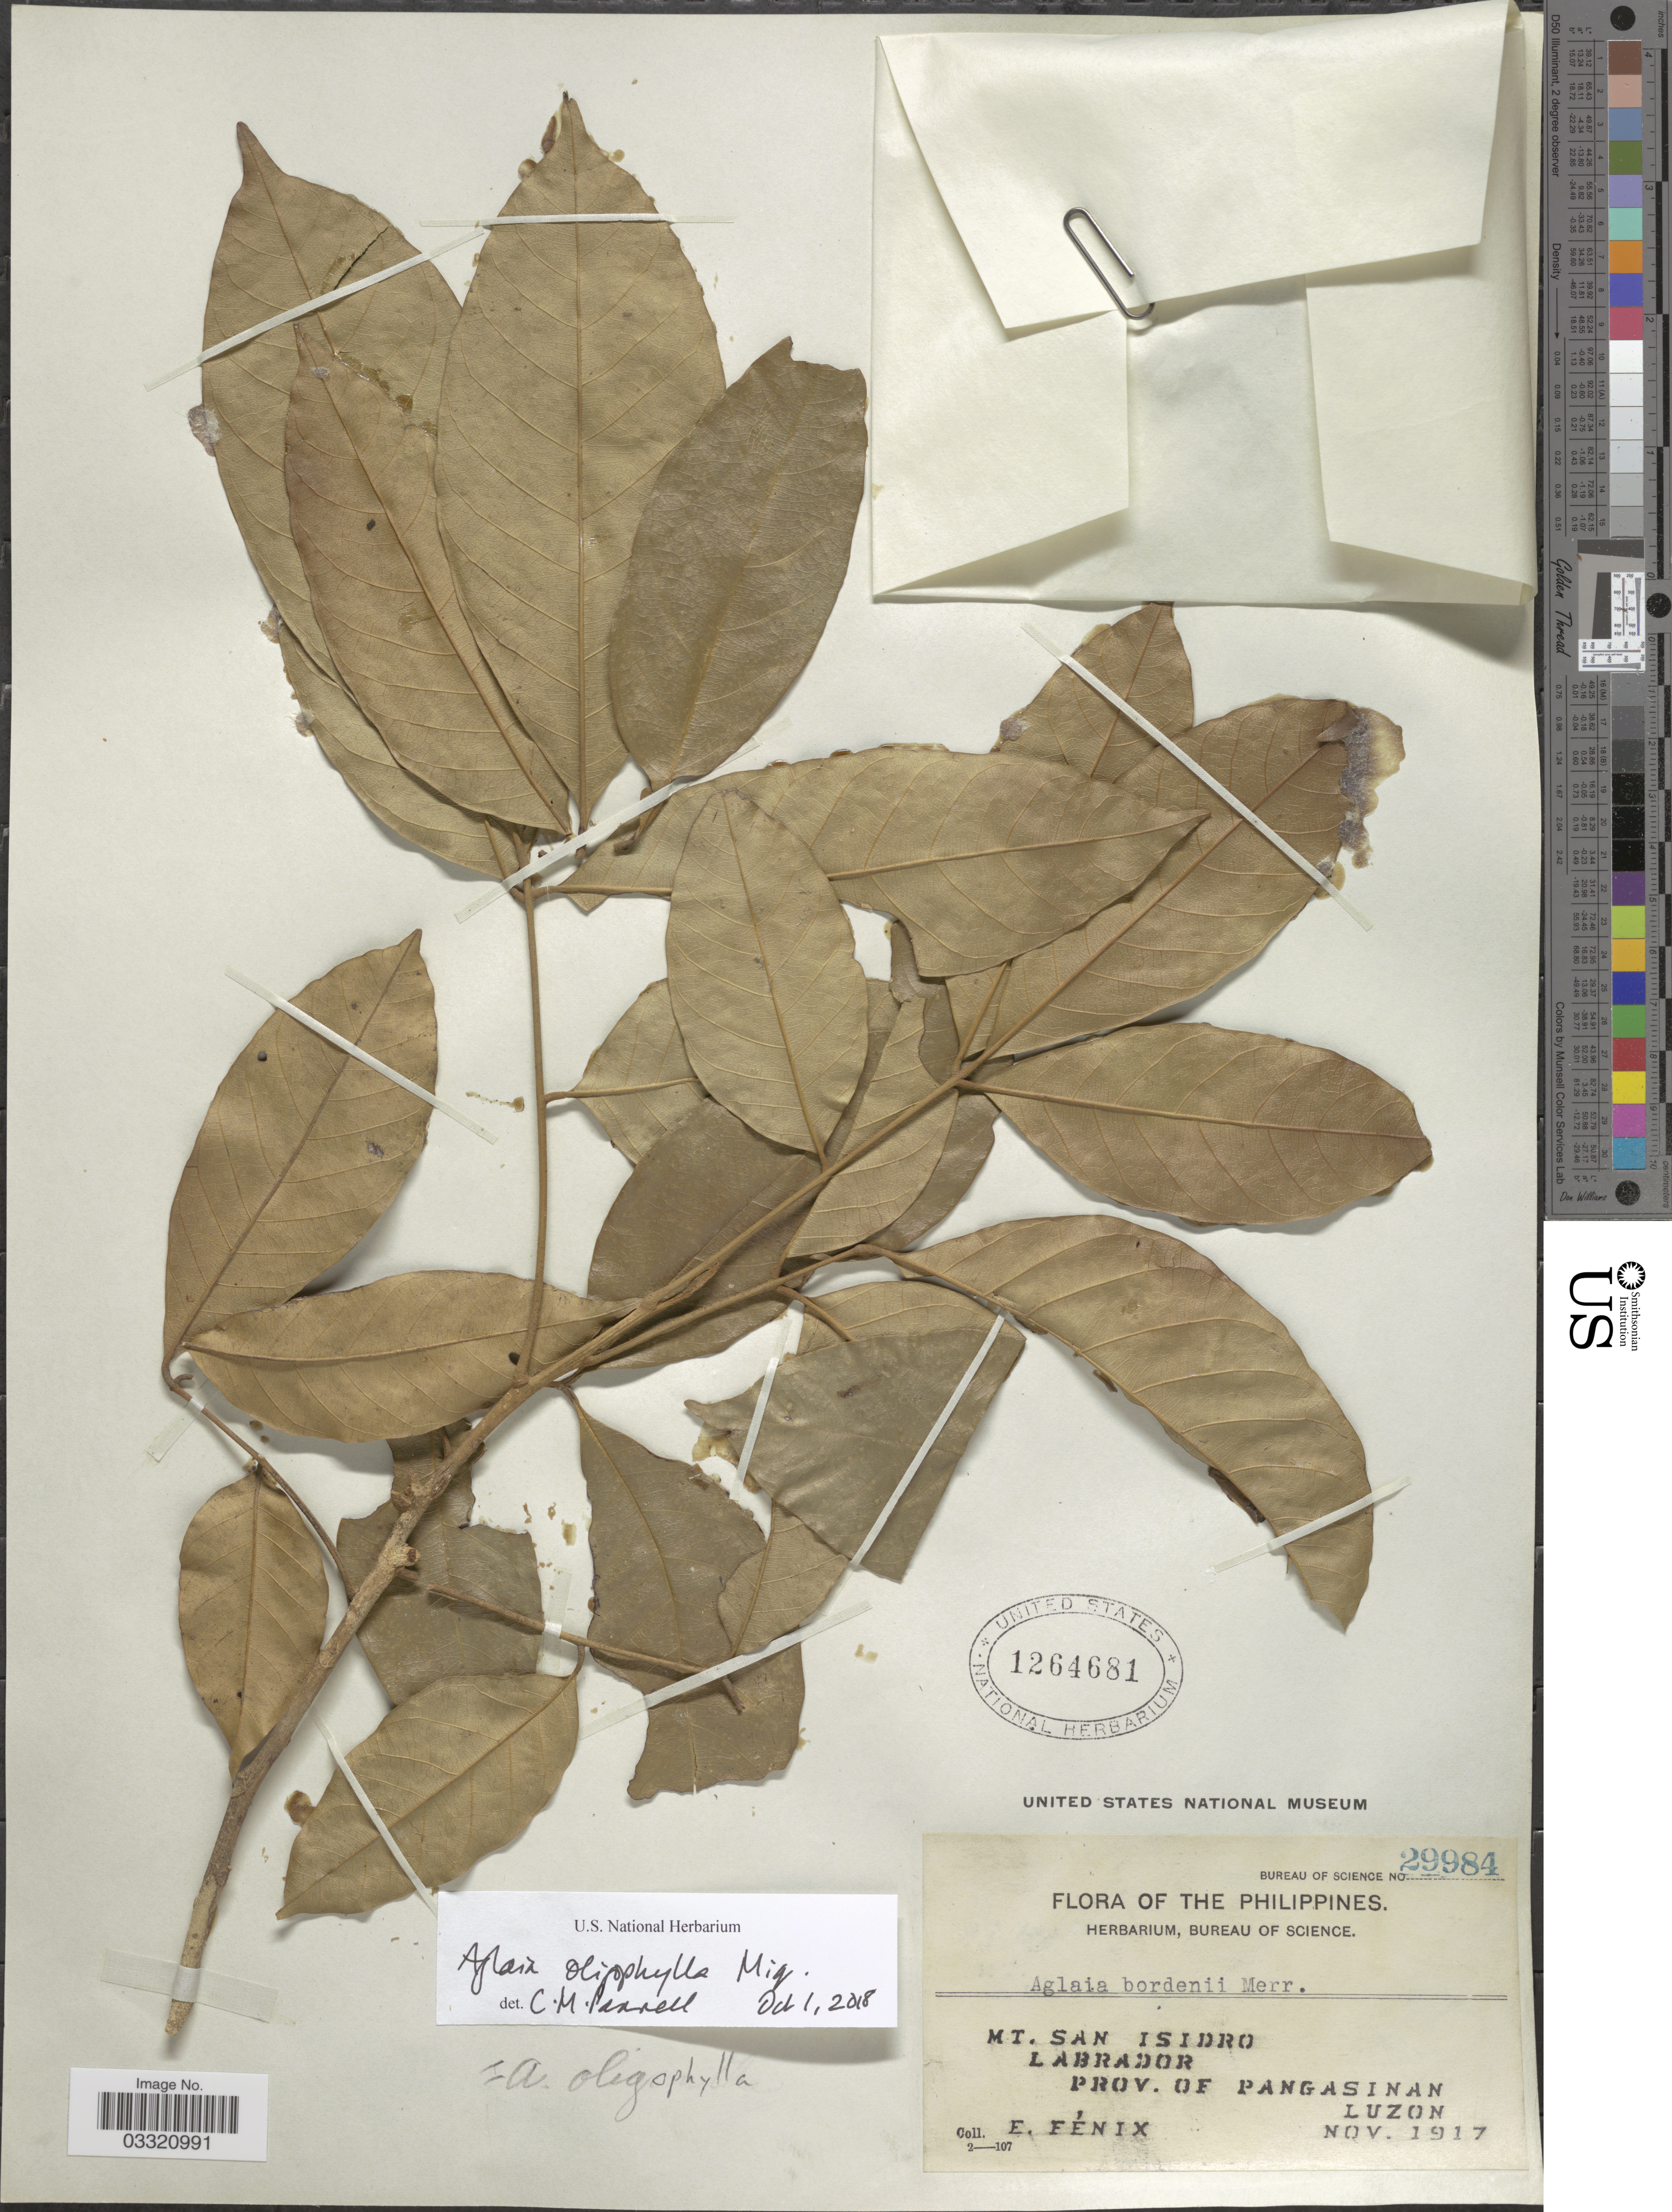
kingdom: Plantae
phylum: Tracheophyta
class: Magnoliopsida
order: Sapindales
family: Meliaceae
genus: Aglaia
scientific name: Aglaia oligophylla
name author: Miq.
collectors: E. Fénix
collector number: Bureau of Science 29984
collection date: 1917-11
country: Philippines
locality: Mt. San Isidro. Labrador. Prov. of Pangasinan. Luzon.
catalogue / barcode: US 1264681